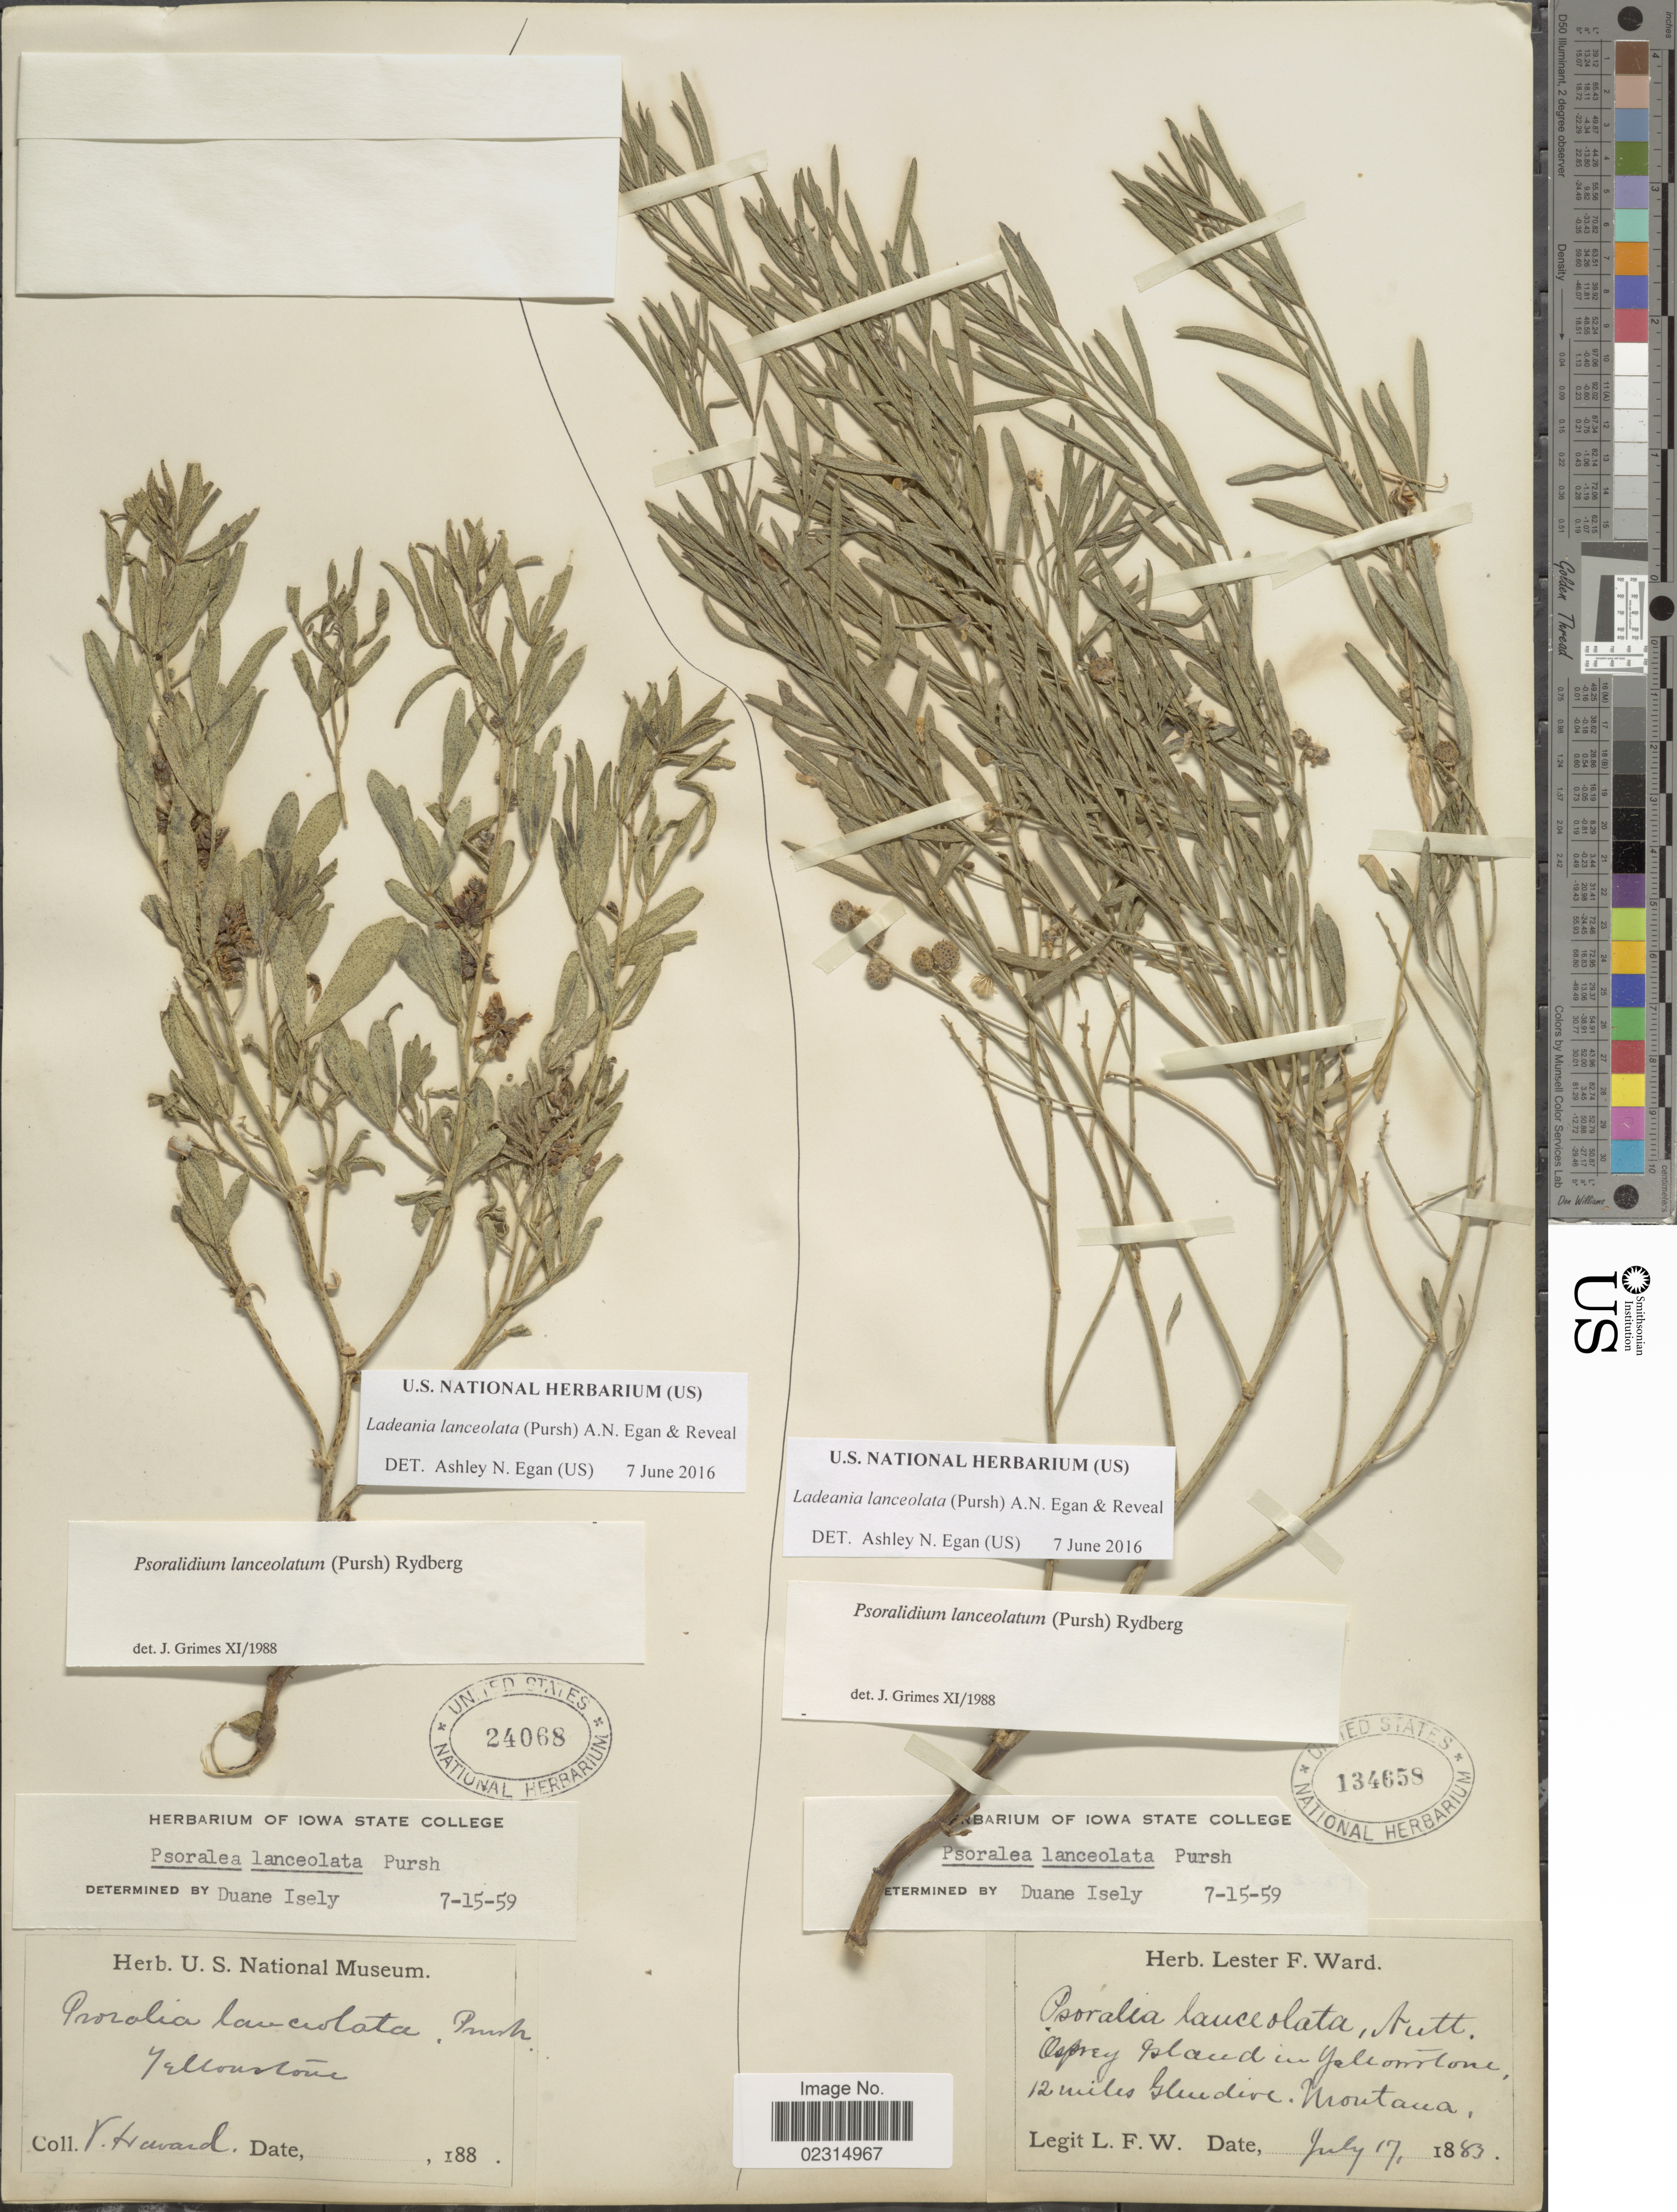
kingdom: Plantae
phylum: Tracheophyta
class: Magnoliopsida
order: Fabales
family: Fabaceae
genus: Ladeania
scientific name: Ladeania lanceolata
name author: (Pursh) A.N. Egan & Reveal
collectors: L. Ward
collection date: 1883-07-17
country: United States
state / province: Montana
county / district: Dawson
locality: Asprey Island in Yellowstone, 12 miles Glendive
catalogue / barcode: US 134658-2